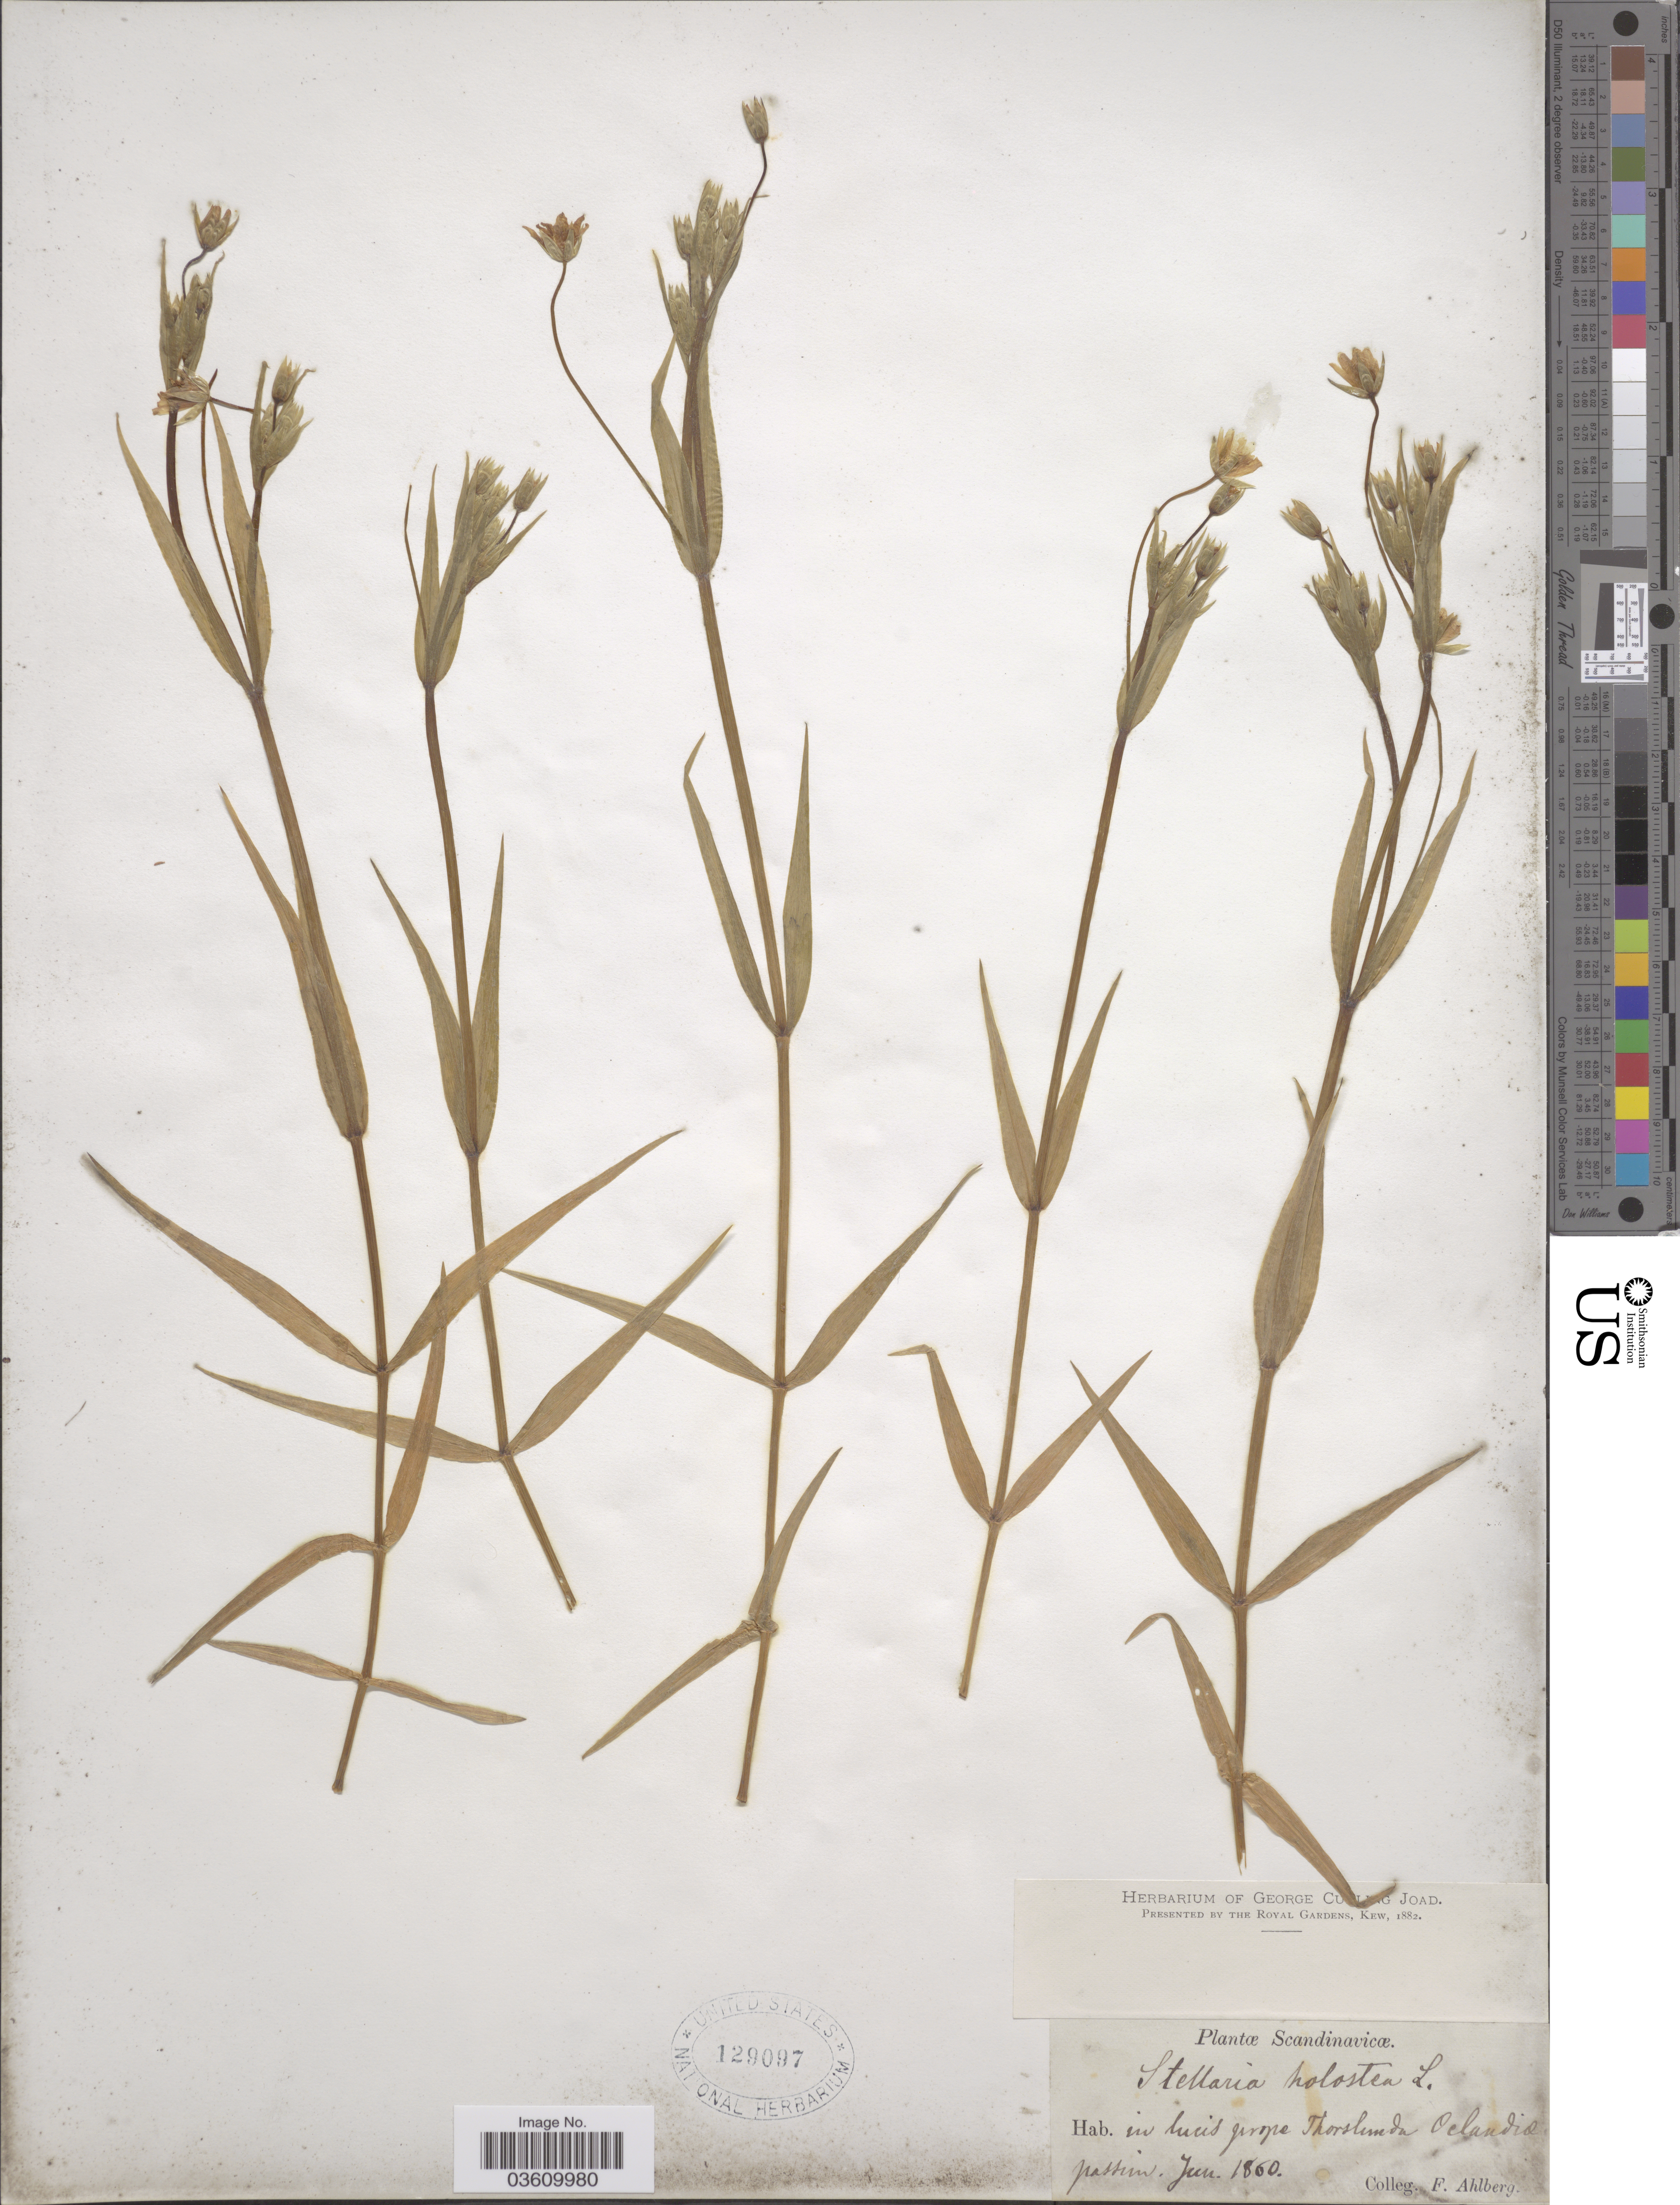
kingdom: Plantae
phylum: Tracheophyta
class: Magnoliopsida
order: Caryophyllales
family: Caryophyllaceae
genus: Rabelera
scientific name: Rabelera holostea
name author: (L.) M.T. Sharples & E.A. Tripp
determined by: U.S. National Herbarium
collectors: F. Ahlberg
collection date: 1860-06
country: Sweden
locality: Scandinavicæ. In lucis prope Thorslunda Oelandia.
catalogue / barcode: US 129097